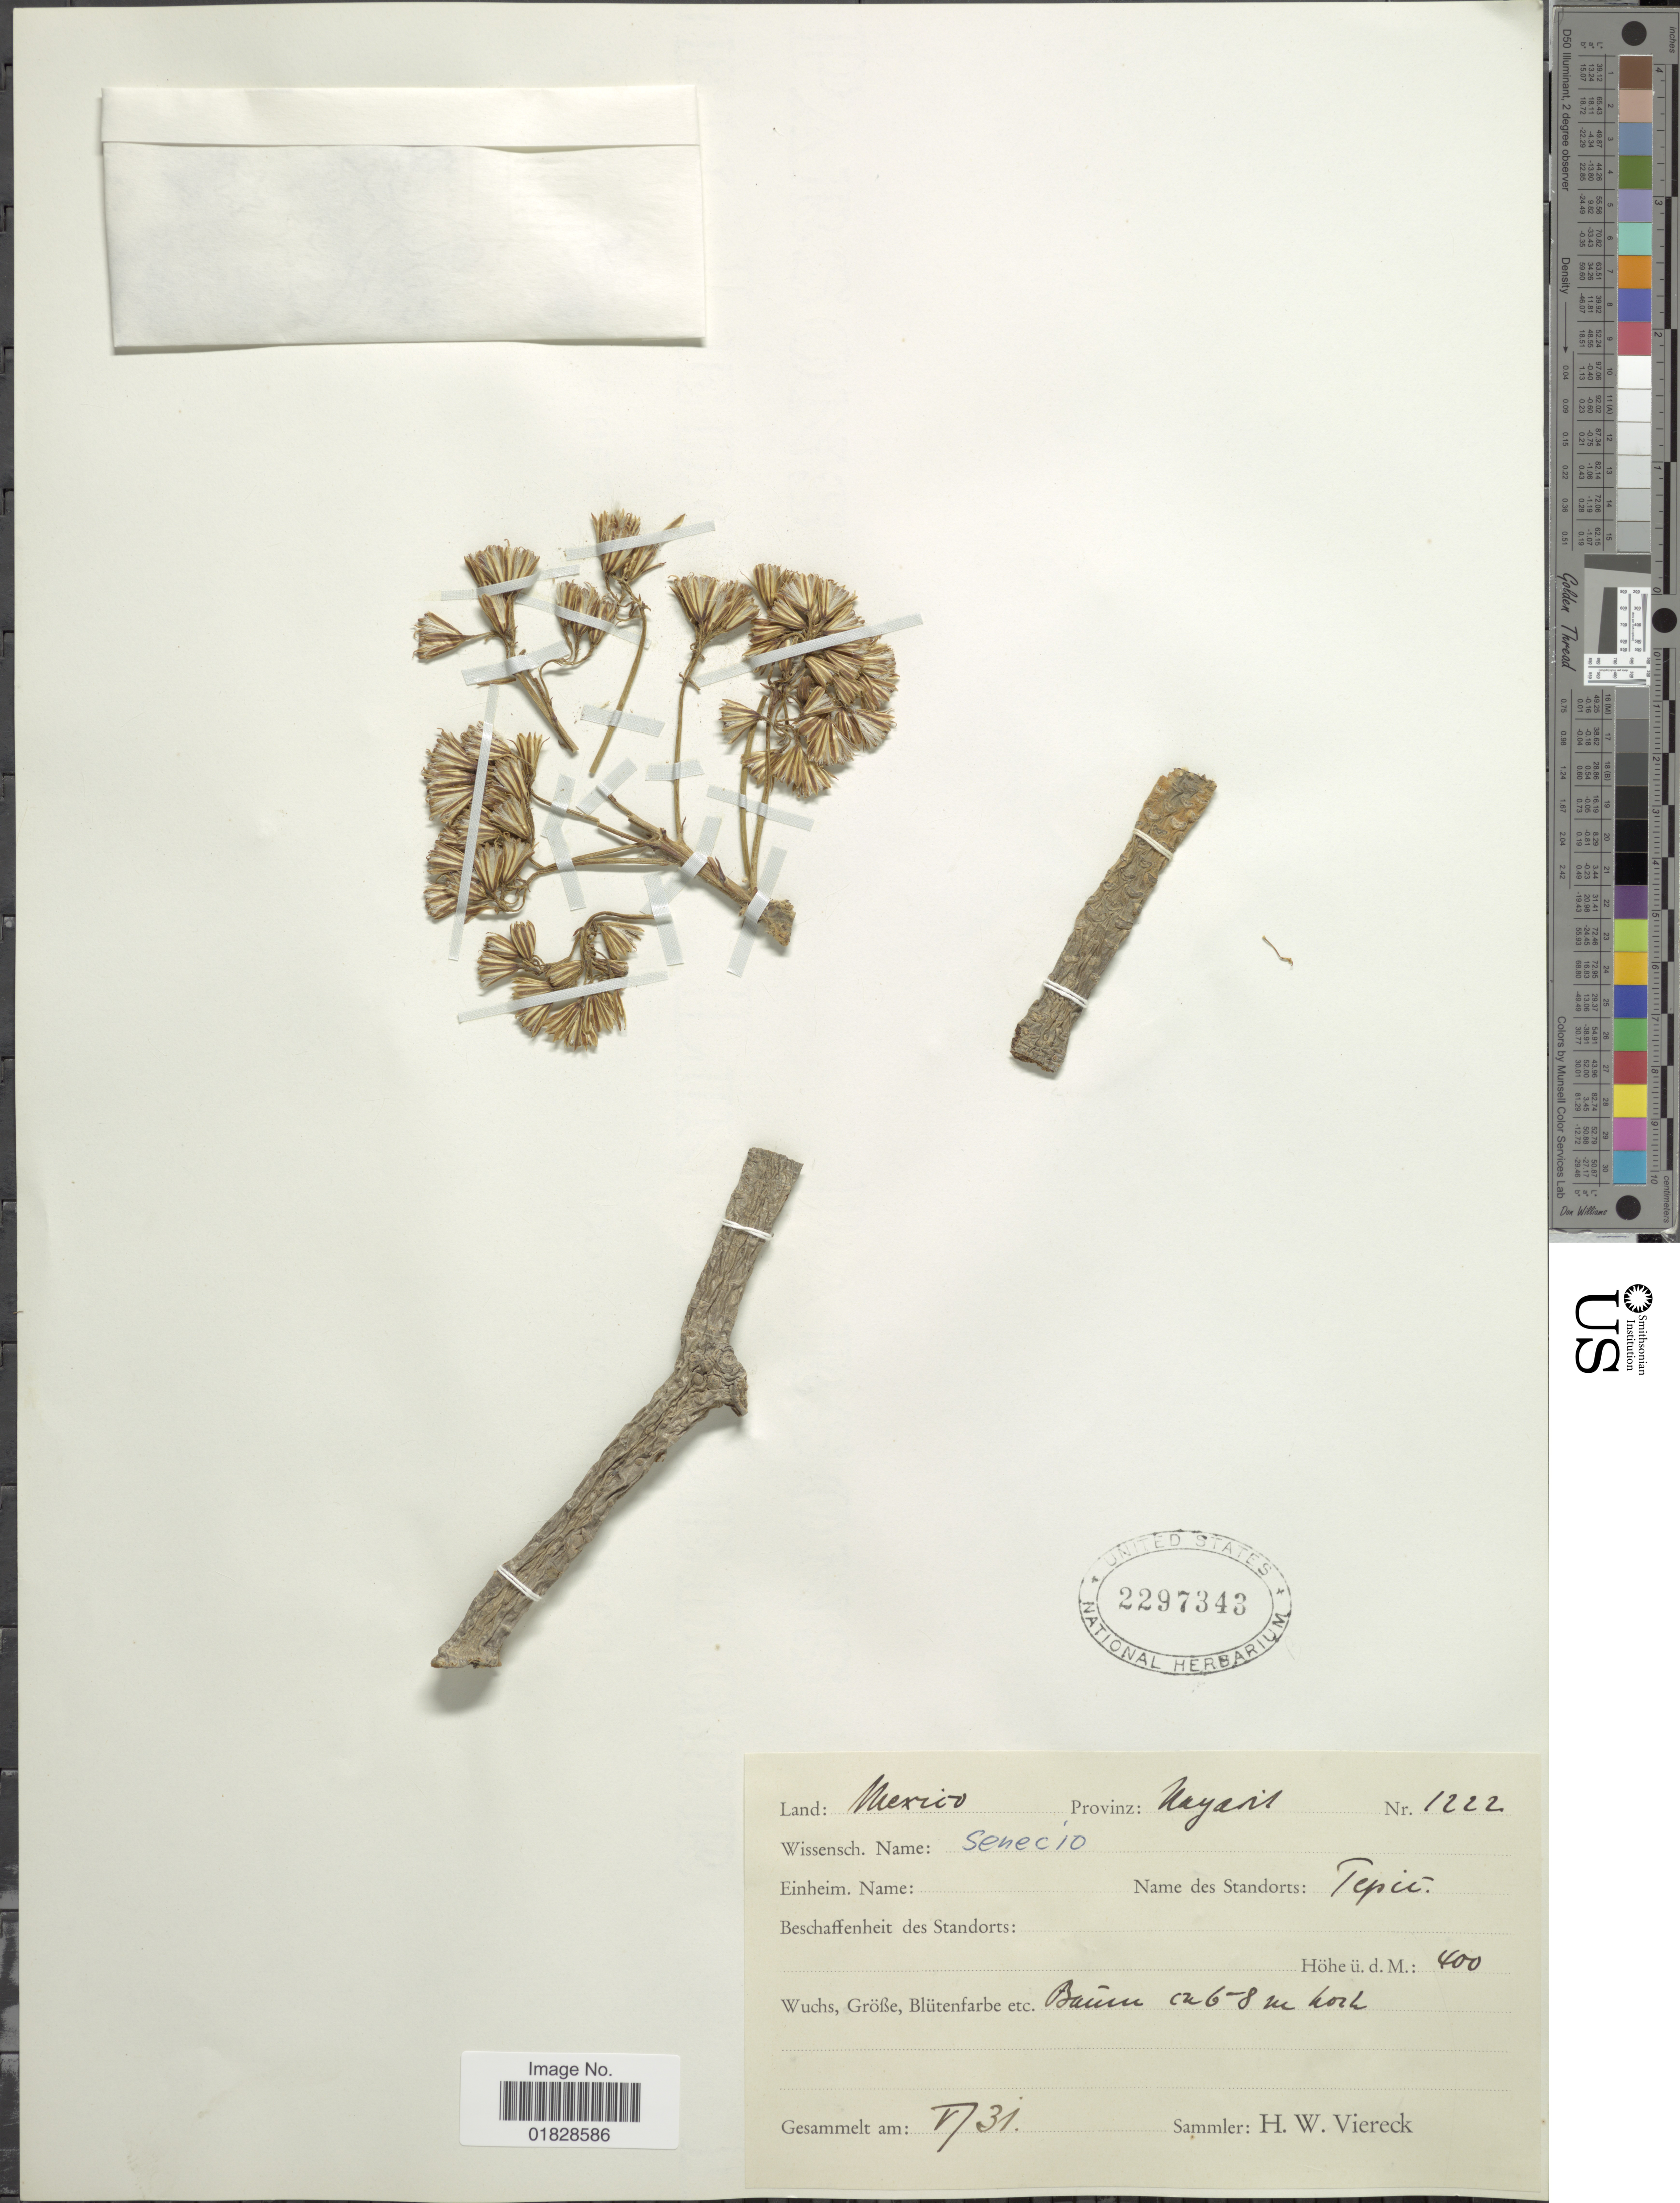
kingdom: Plantae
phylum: Tracheophyta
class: Magnoliopsida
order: Asterales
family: Asteraceae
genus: Pittocaulon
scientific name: Pittocaulon velatum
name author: (Greenm.) H. Rob. & Brettell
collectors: H. W. Viereck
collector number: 1222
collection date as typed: Transcribed d/m/y: /5/31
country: Mexico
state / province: Nayarit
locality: Provinz: Nayarit. Tepic.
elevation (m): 400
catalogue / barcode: US 2297343